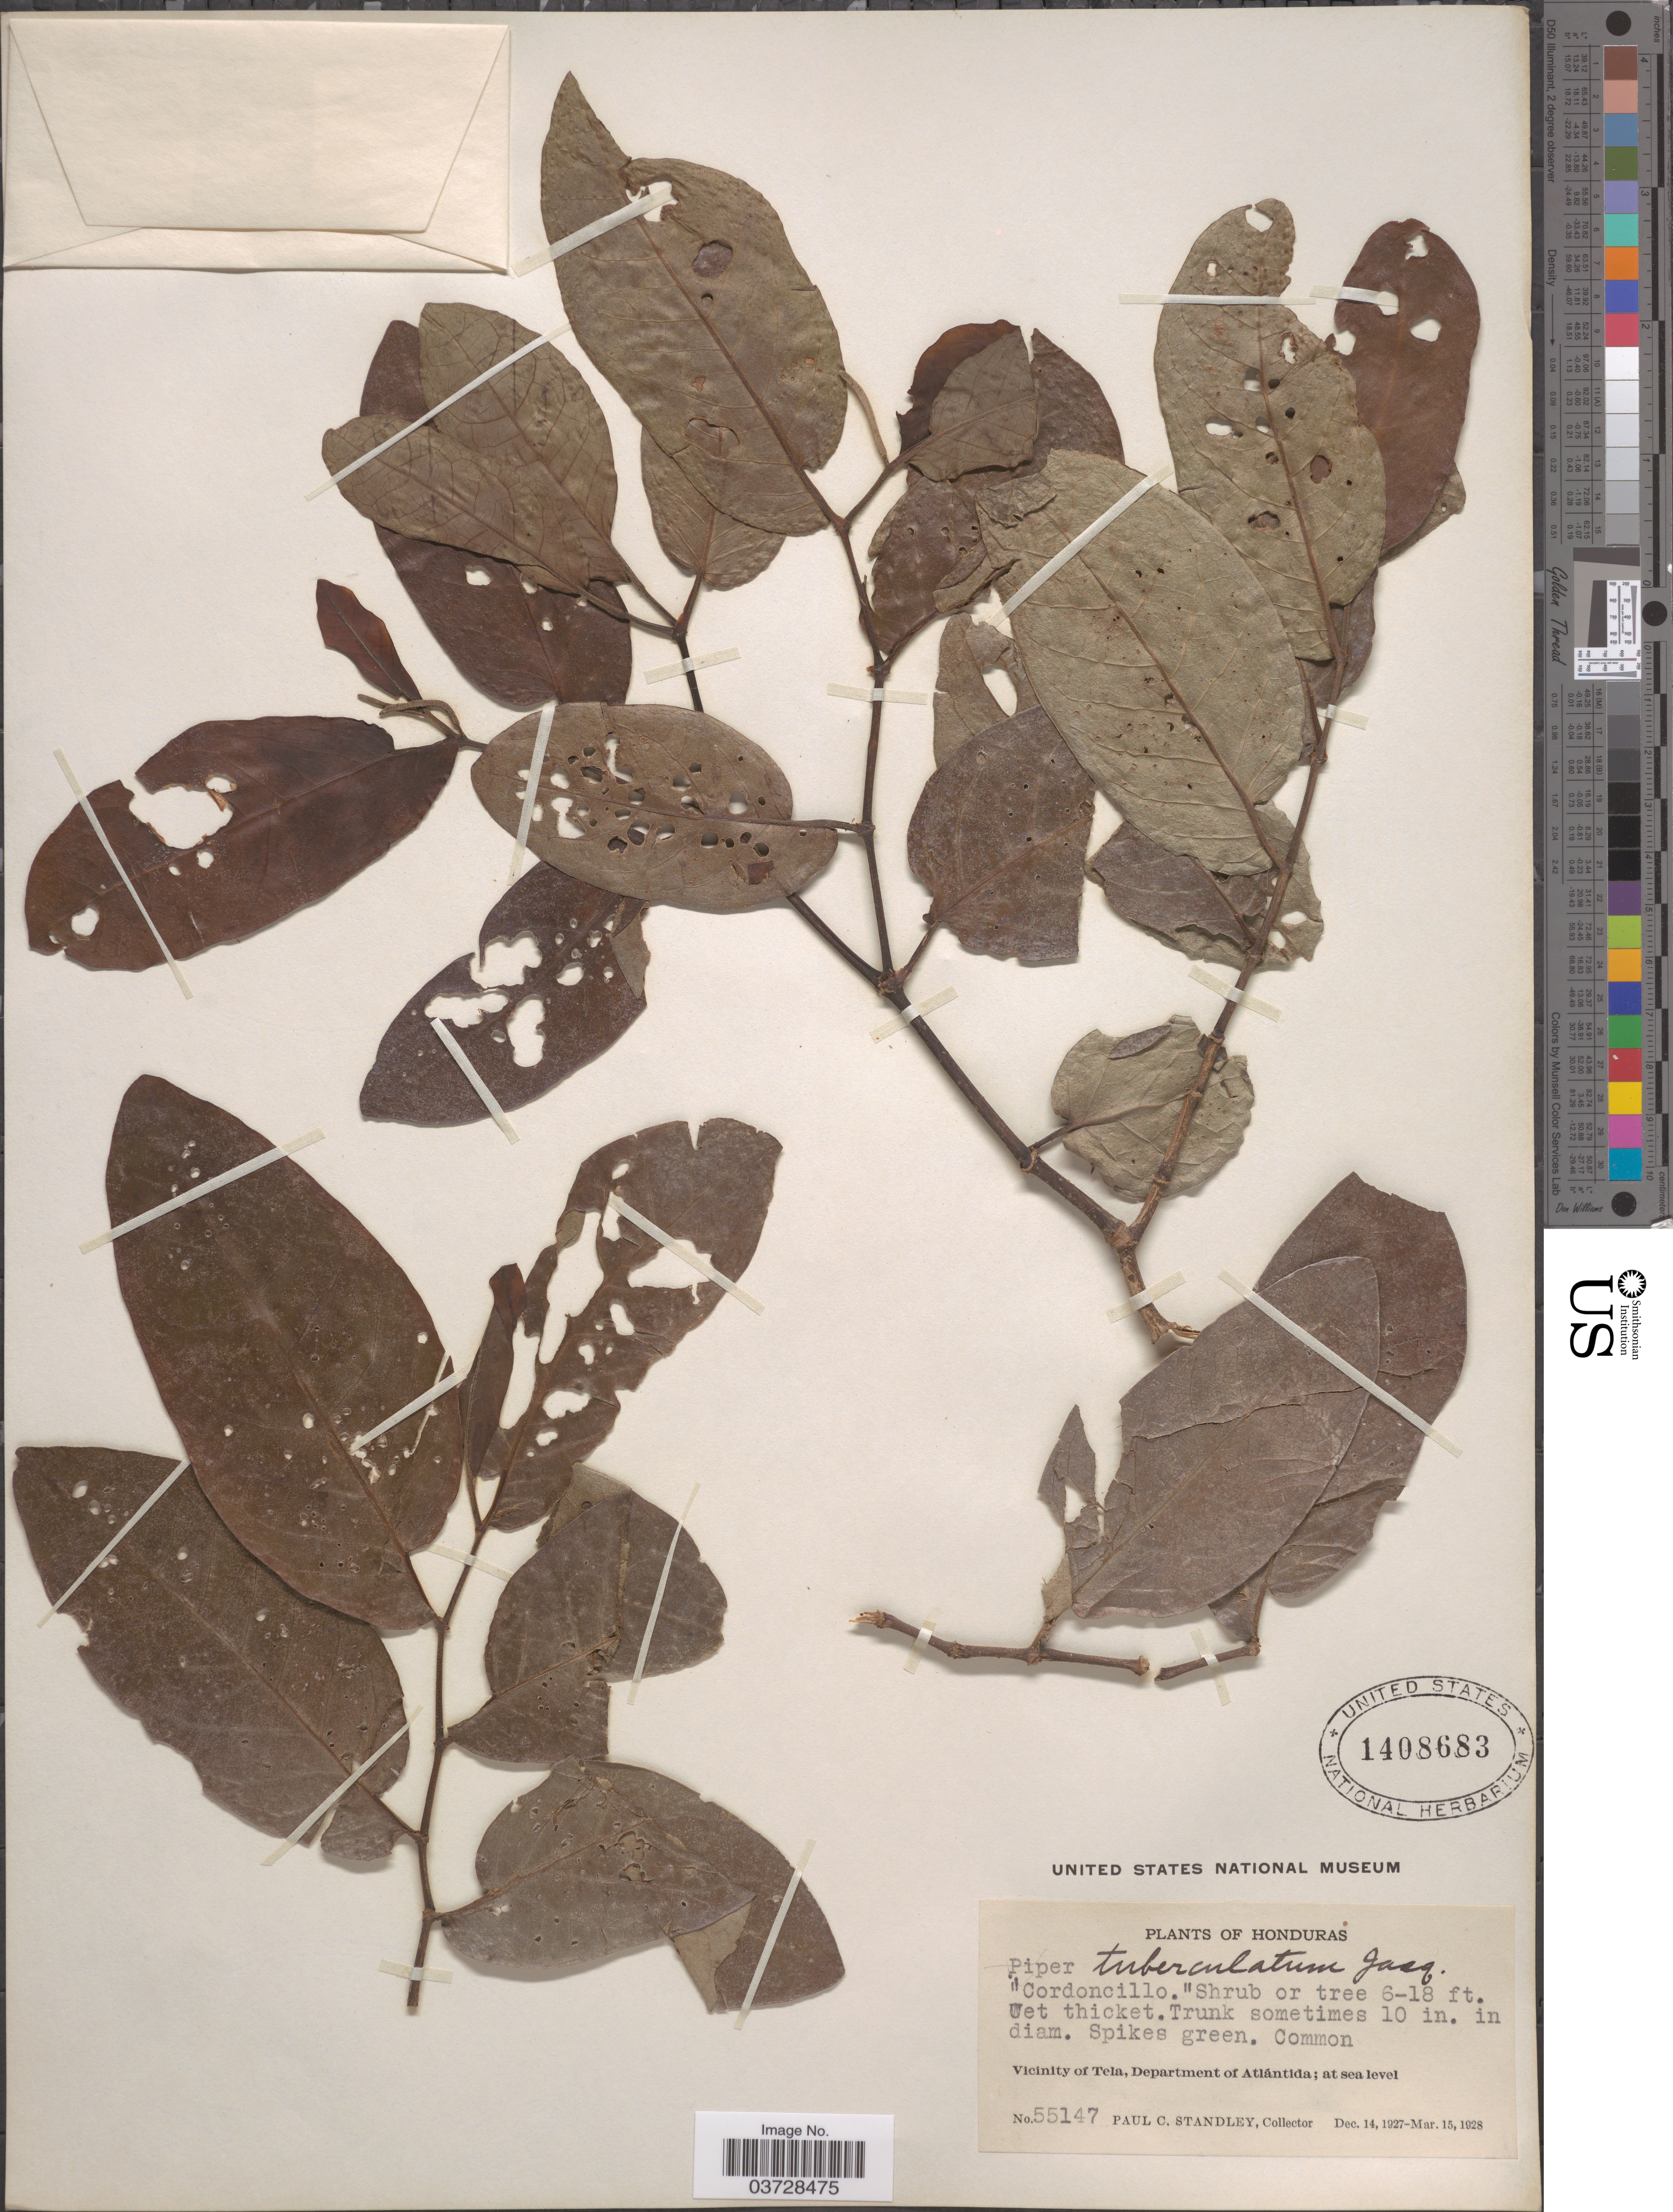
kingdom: Plantae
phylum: Tracheophyta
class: Magnoliopsida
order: Piperales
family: Piperaceae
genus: Piper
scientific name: Piper tuberculatum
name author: Jacq.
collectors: P. C. Standley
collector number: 55147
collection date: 1927-12-14/1928-03-15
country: Honduras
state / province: Atlantida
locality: Vicinity of Tela, Department of Atlántida.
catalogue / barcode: US 1408683